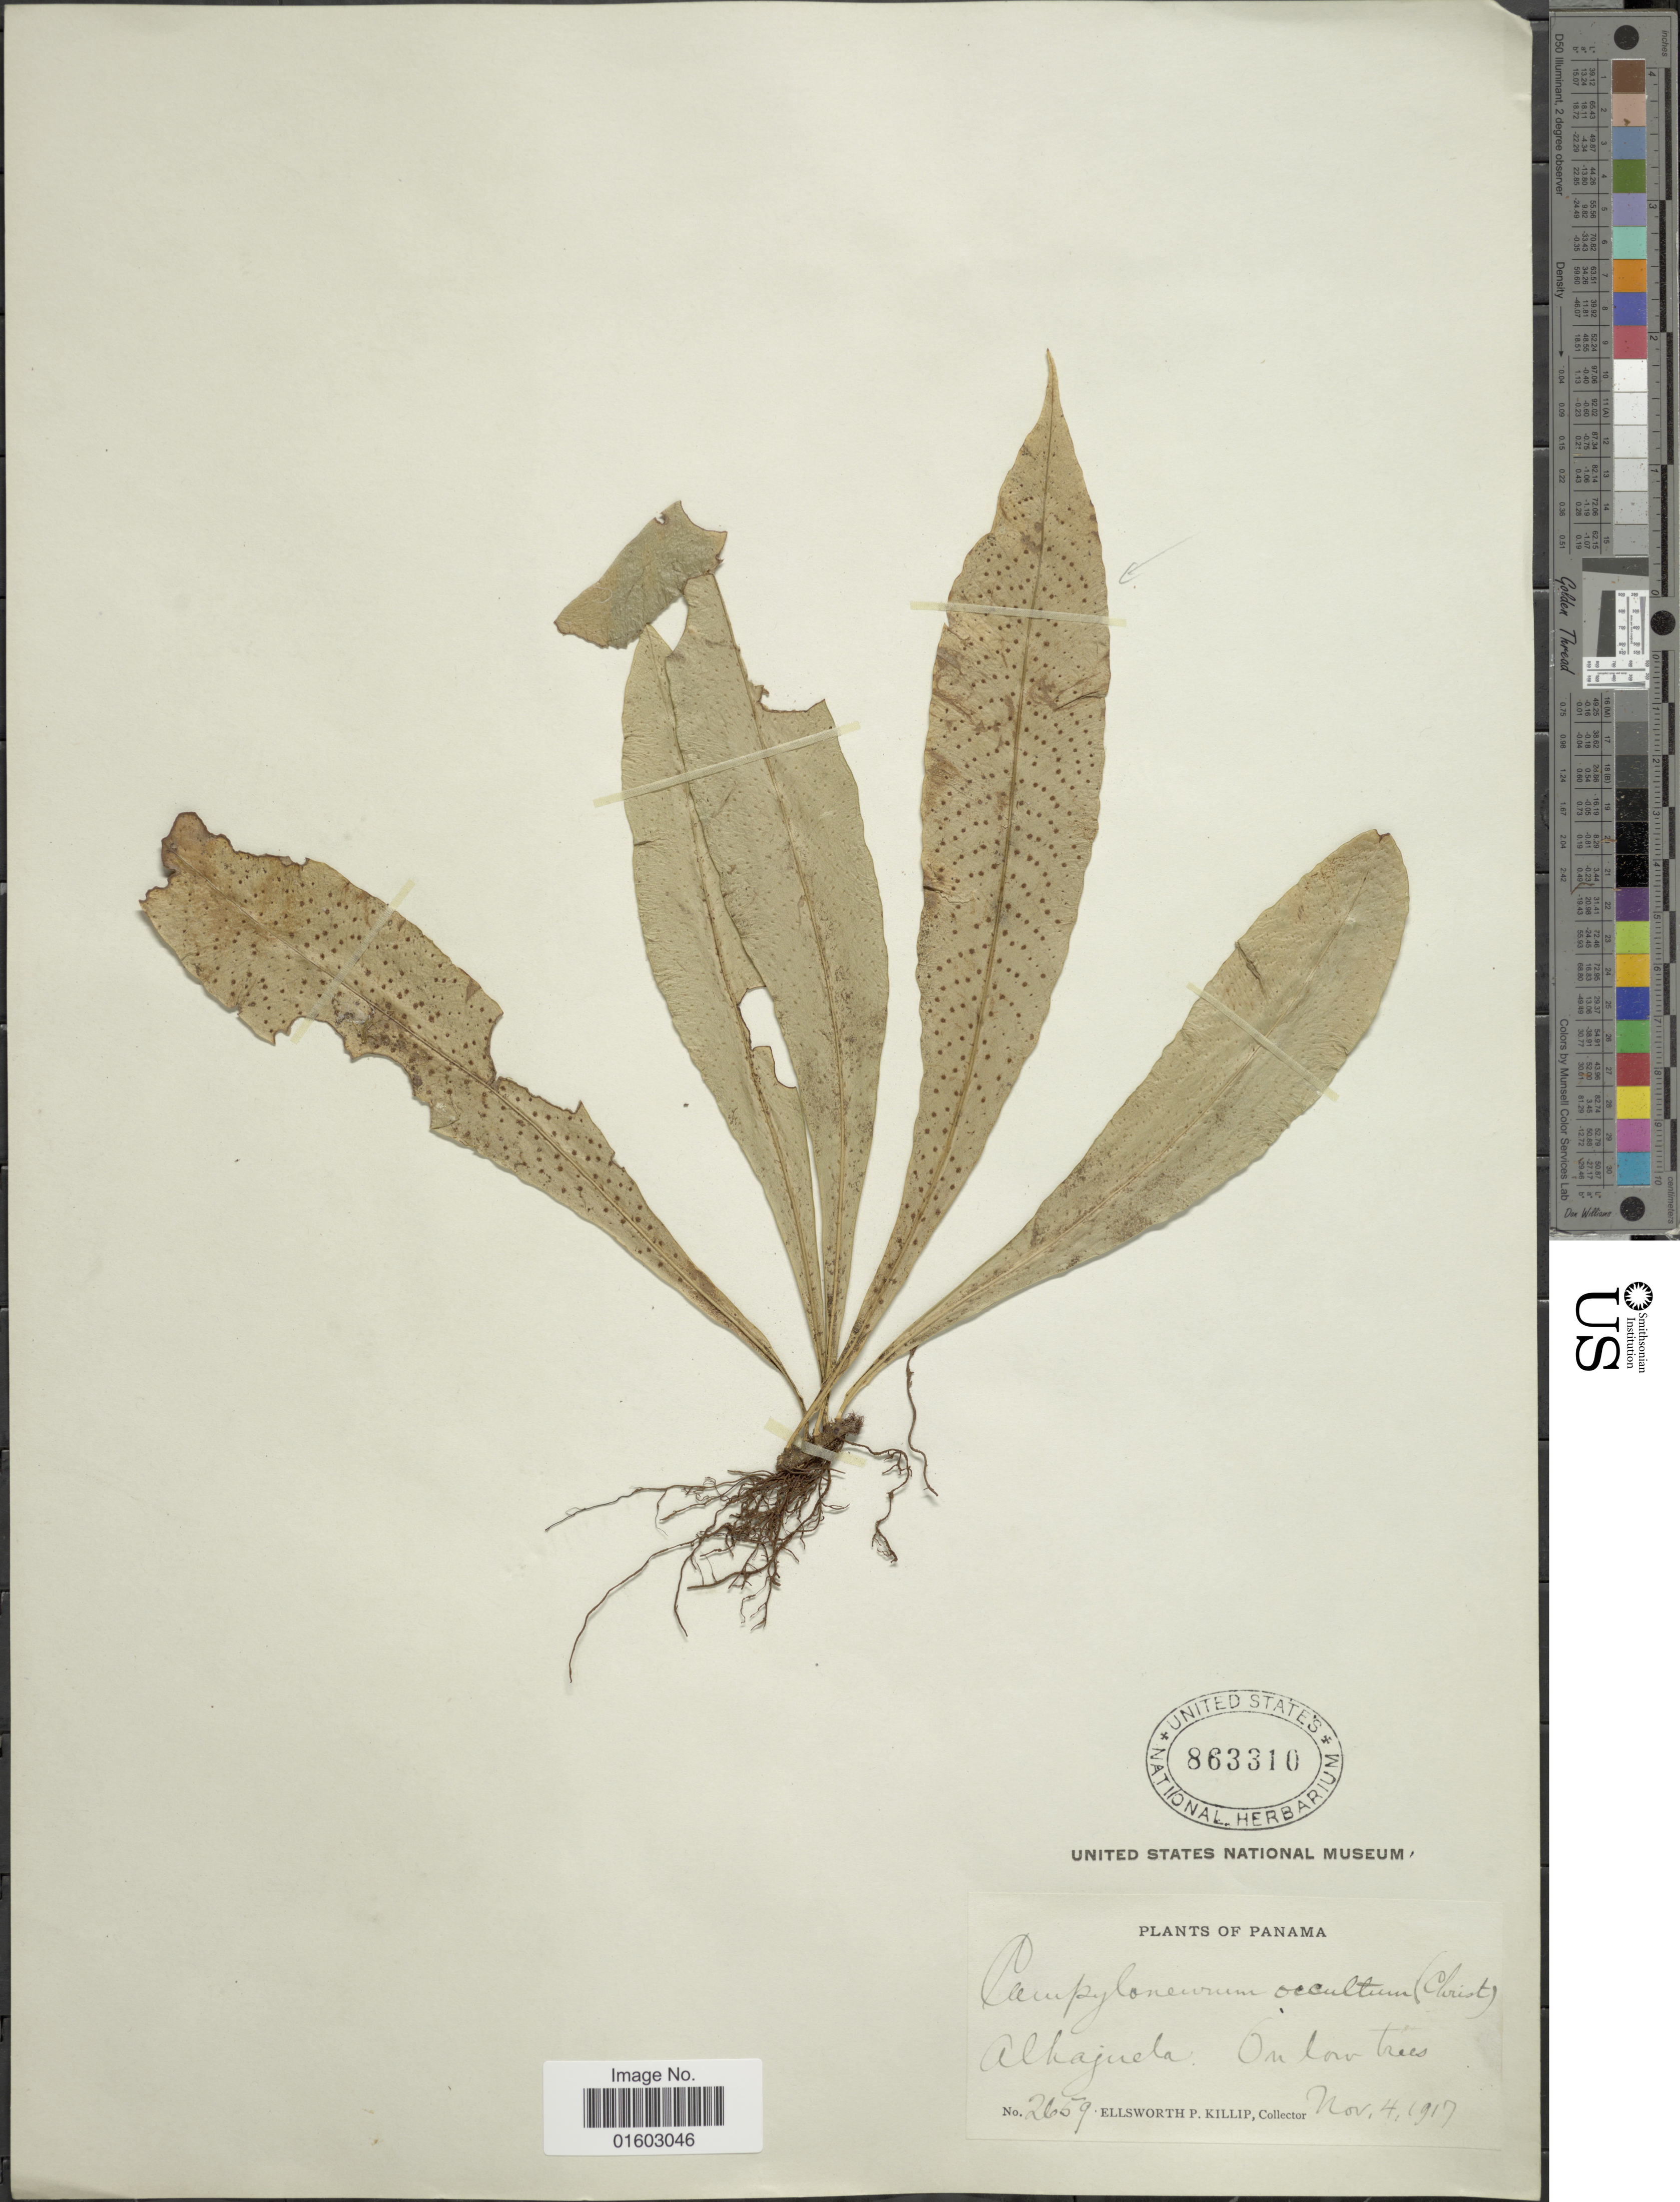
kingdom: Plantae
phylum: Tracheophyta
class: Polypodiopsida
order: Polypodiales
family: Polypodiaceae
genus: Campyloneurum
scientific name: Campyloneurum occultum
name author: (Christ) M. Mey. ex Lellinger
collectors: E. P. Killip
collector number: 2659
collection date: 1917-11-04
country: Panama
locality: Alhajuela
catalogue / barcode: US 863310